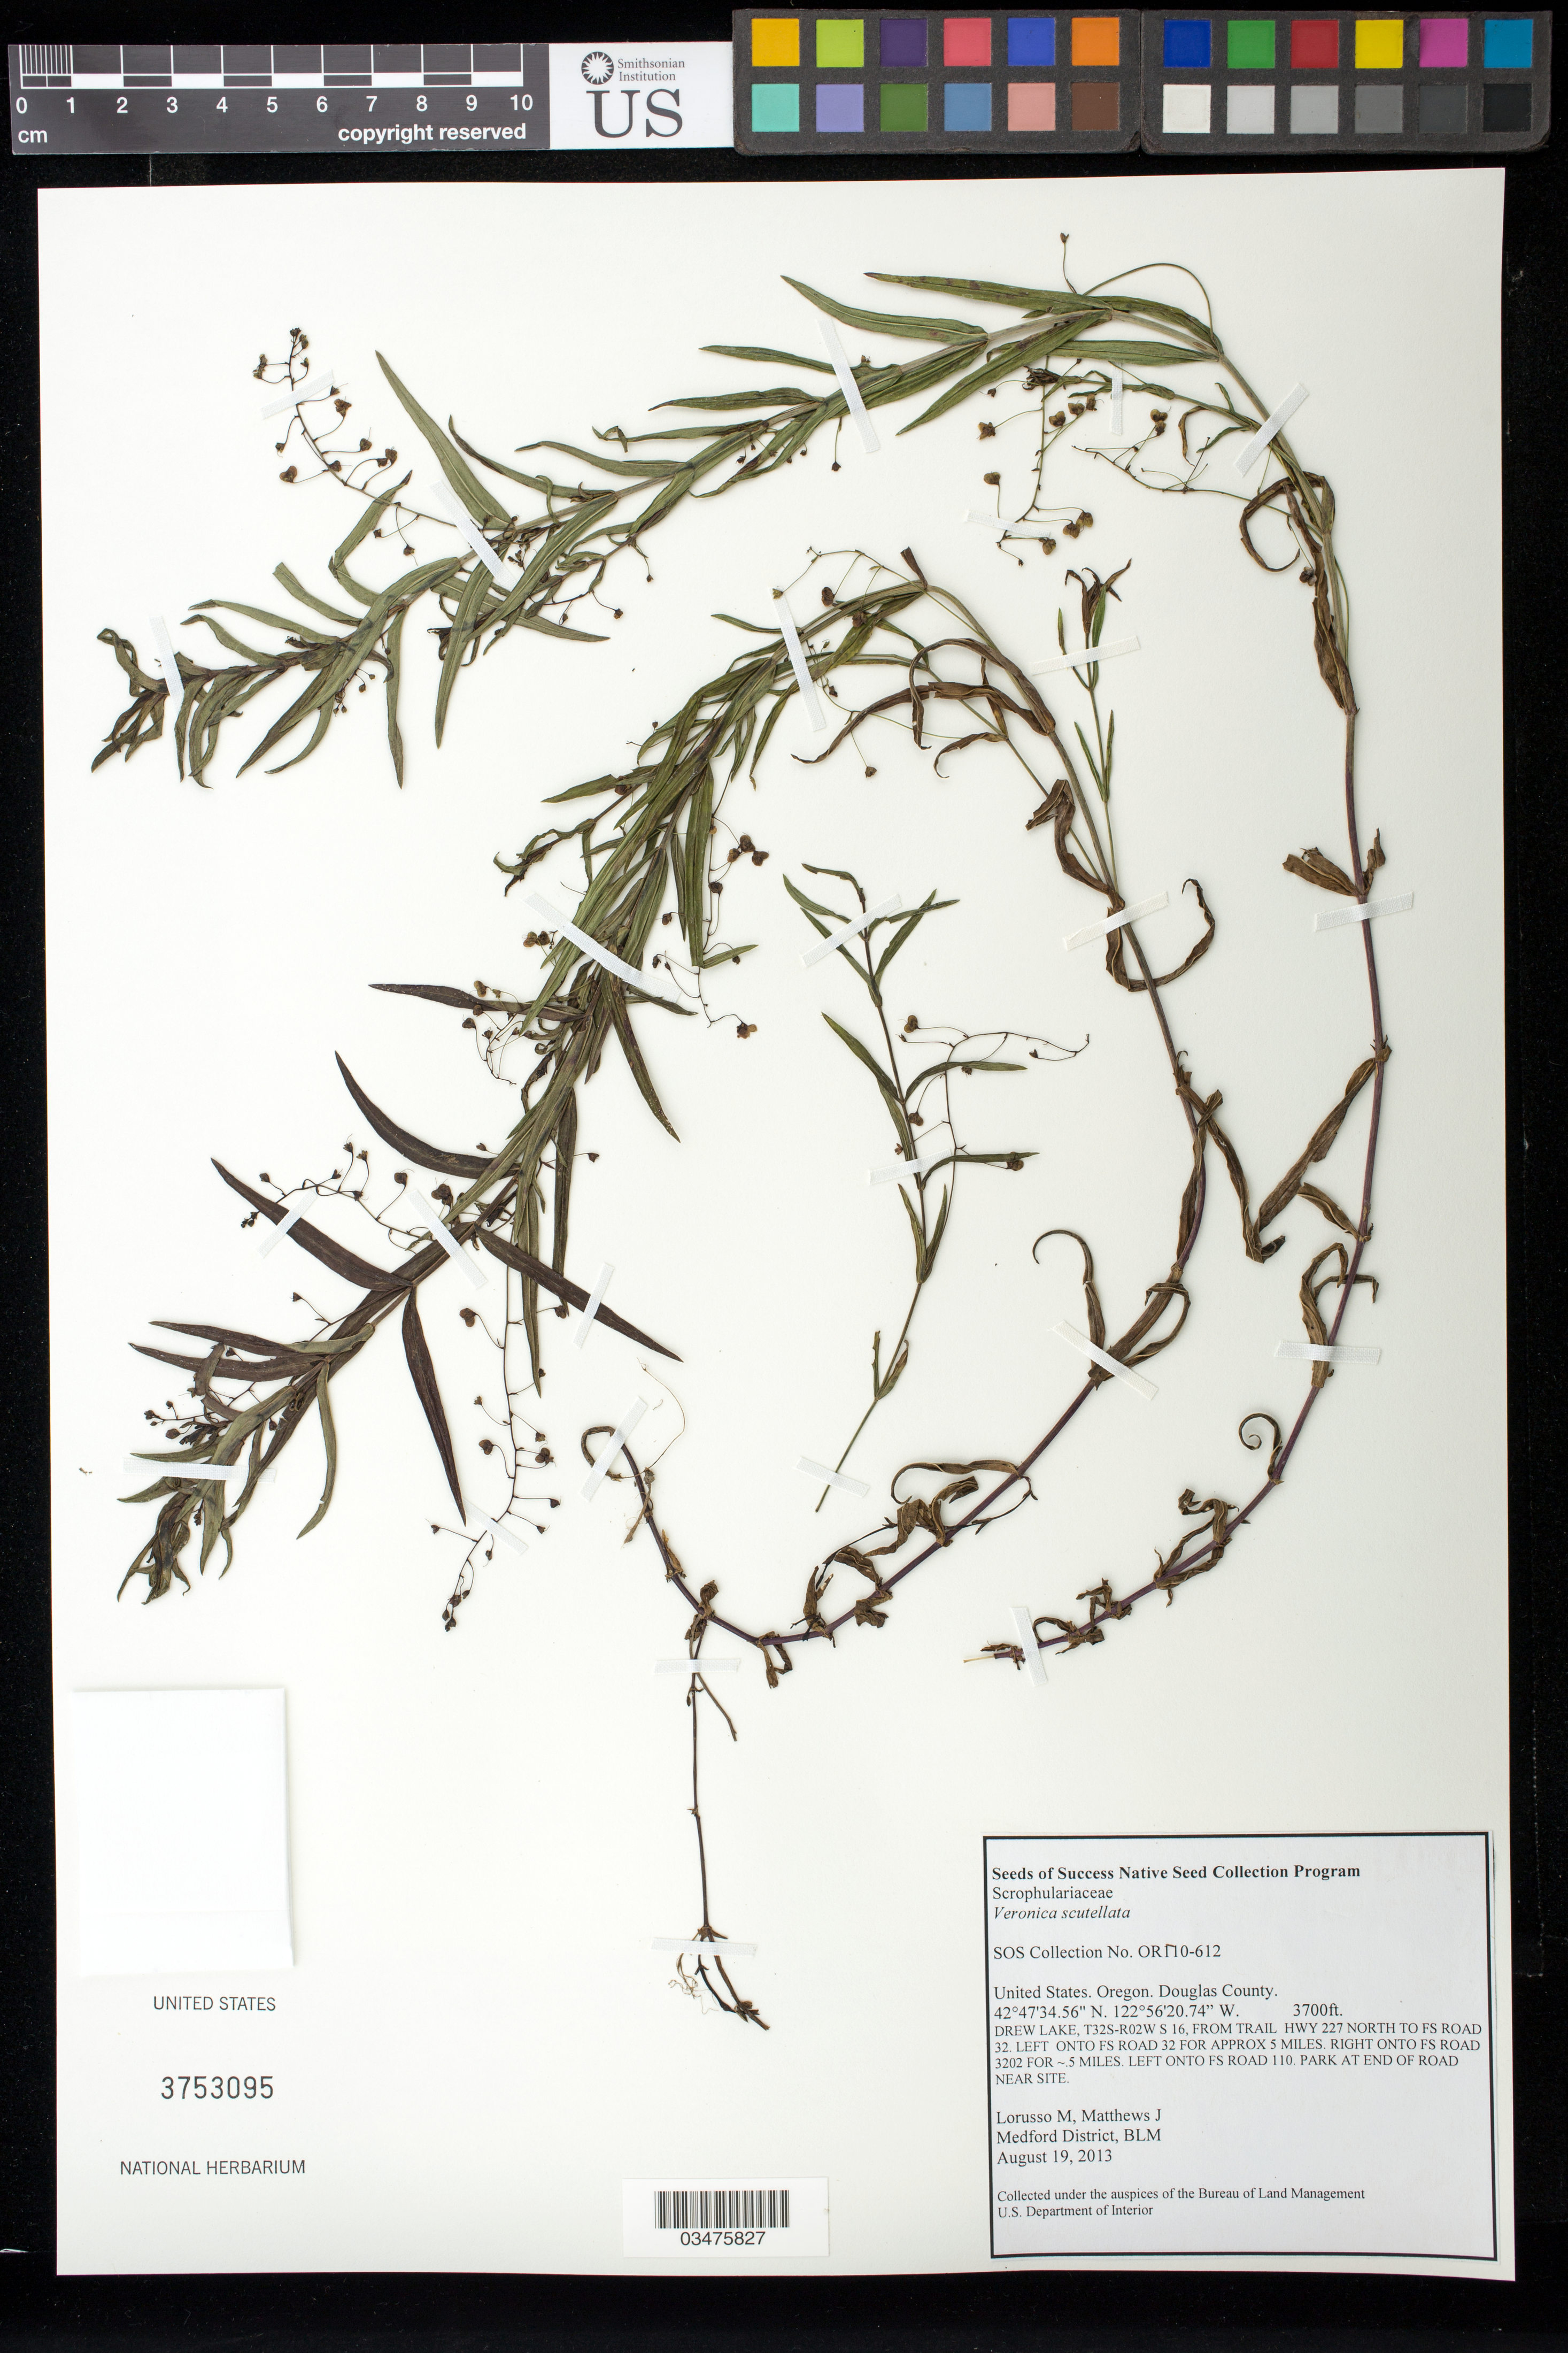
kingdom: Plantae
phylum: Tracheophyta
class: Magnoliopsida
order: Lamiales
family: Plantaginaceae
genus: Veronica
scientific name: Veronica scutellata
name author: L.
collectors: M. Lorusso & J. Matthews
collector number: OR110-612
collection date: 2013-08-19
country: United States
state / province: Oregon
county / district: Douglas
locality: Drew Lake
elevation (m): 1128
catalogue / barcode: US 3753095